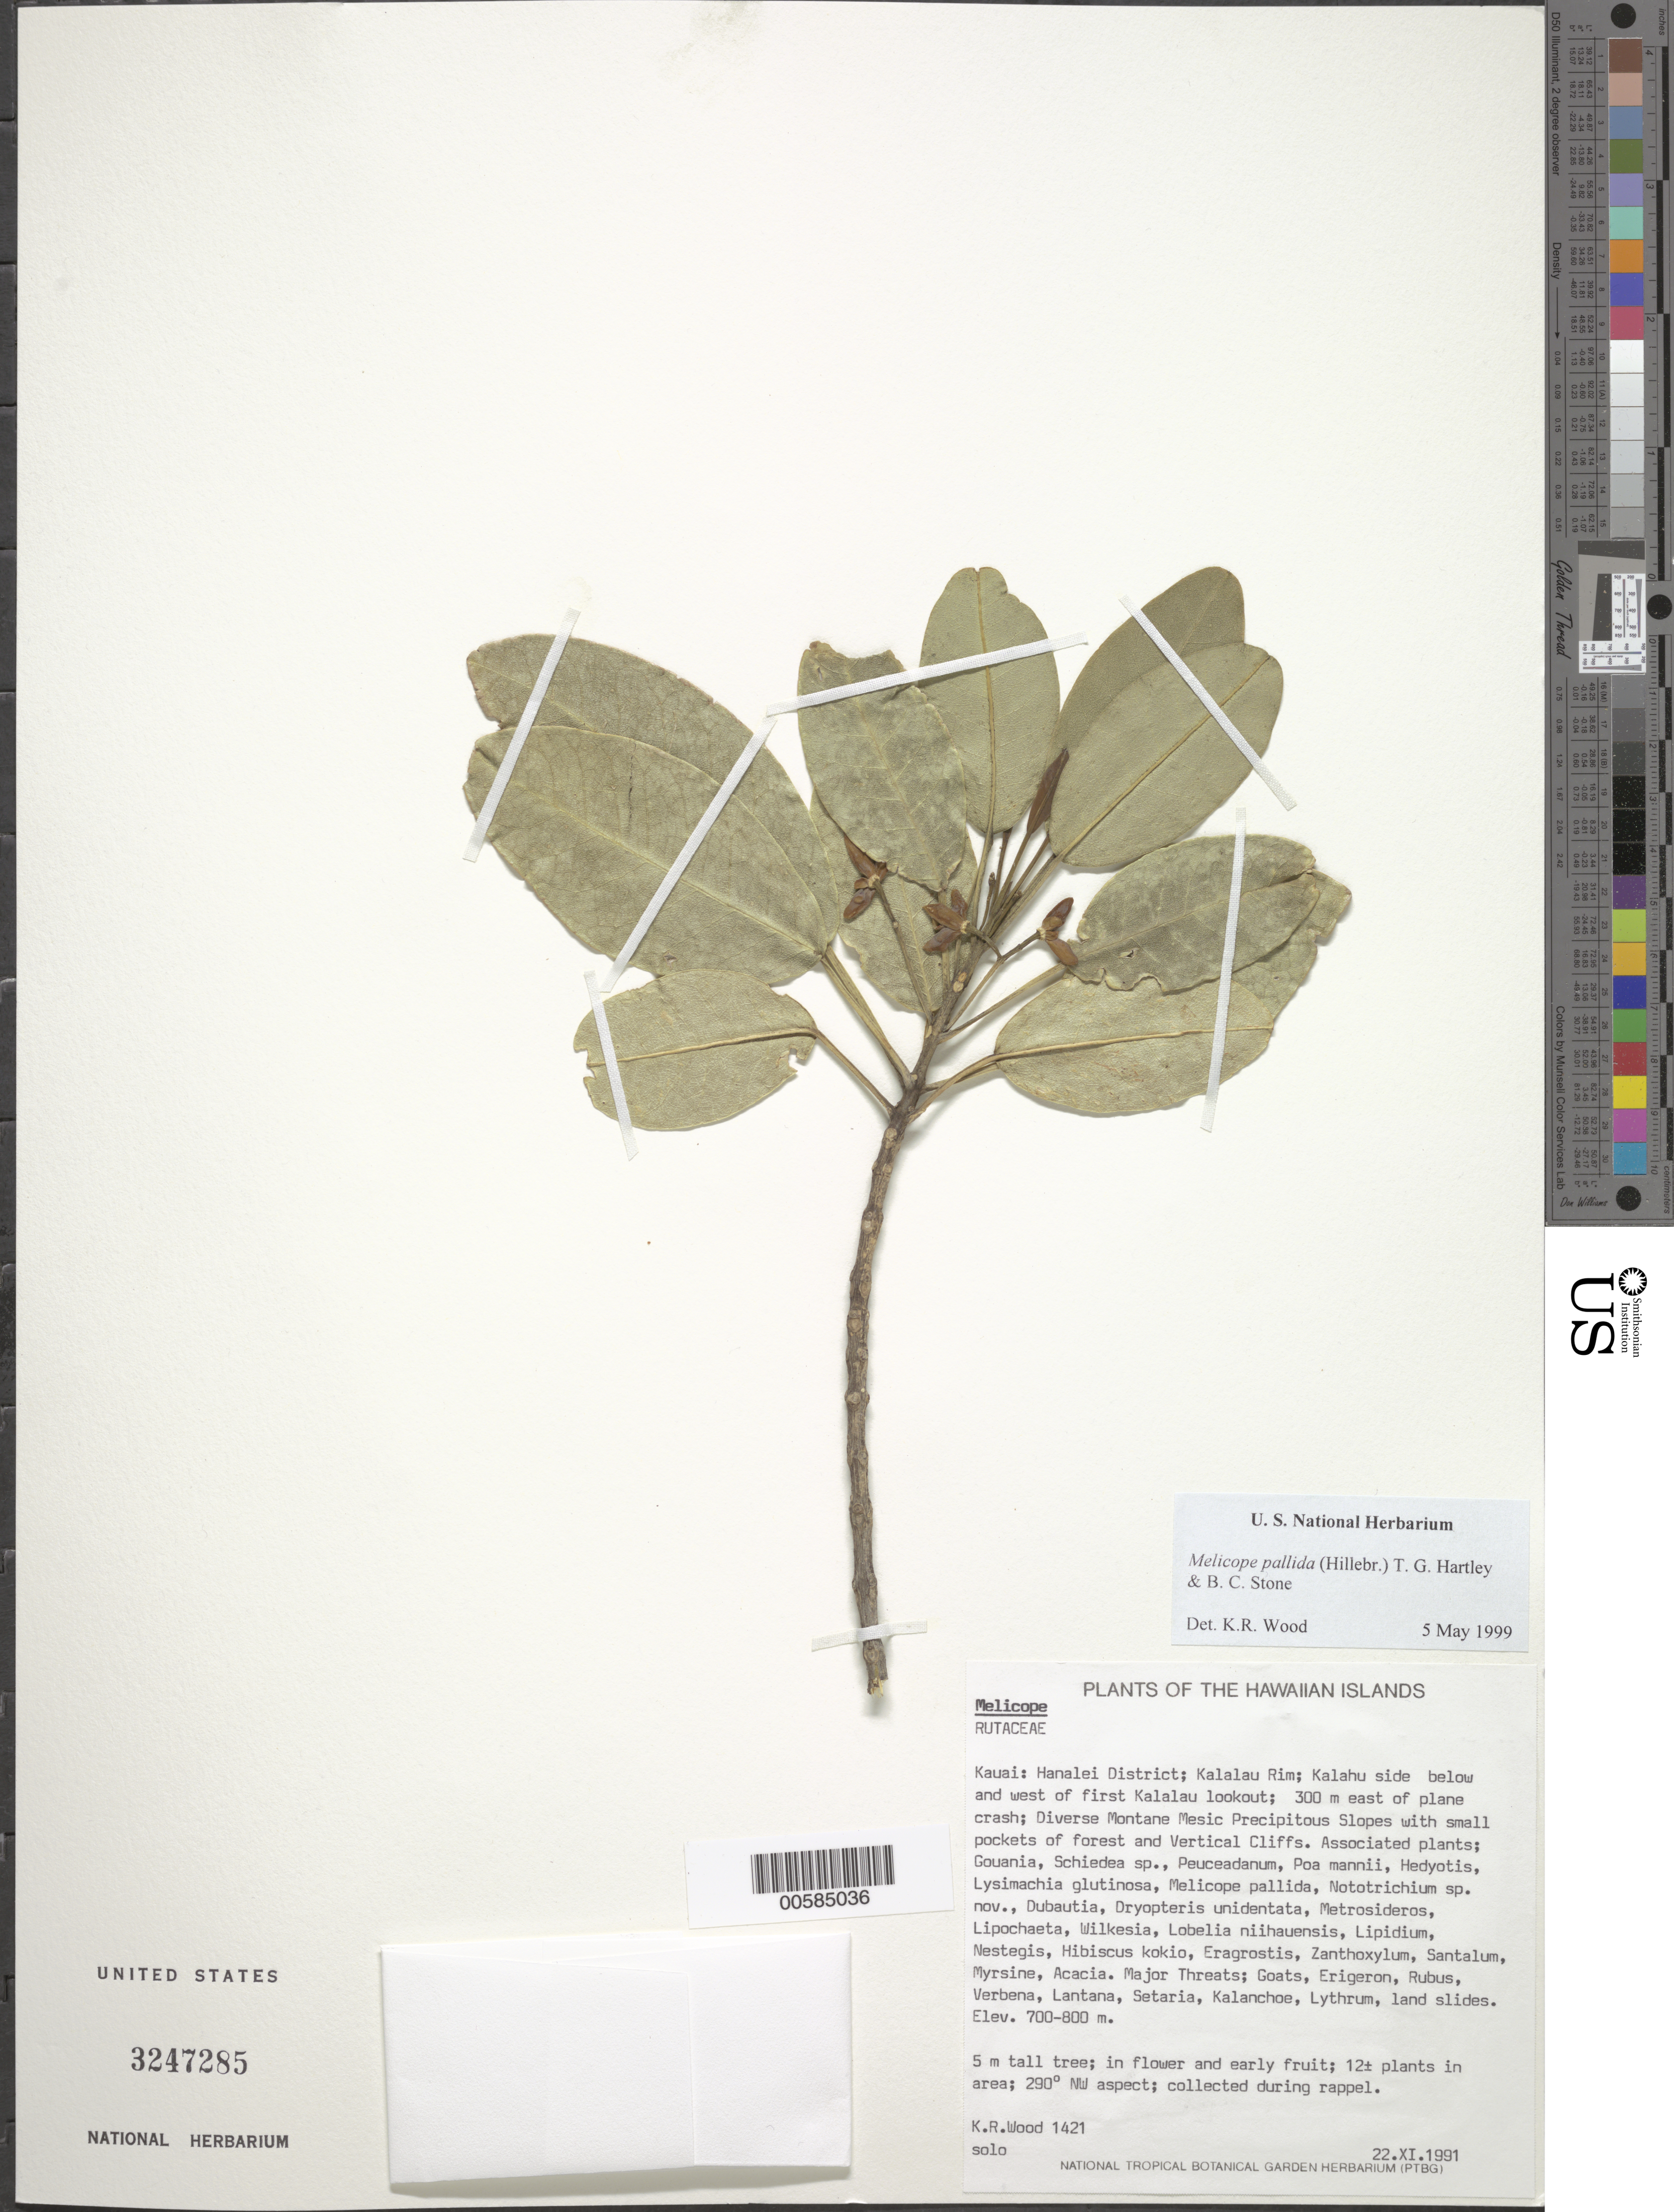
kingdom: Plantae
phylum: Tracheophyta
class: Magnoliopsida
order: Sapindales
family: Rutaceae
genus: Melicope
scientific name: Melicope pallida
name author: (Hillebr.) T.G. Hartley & B.C. Stone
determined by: Wood, Kenneth R.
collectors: K. R. Wood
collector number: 1421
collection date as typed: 22 Nov 1991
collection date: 1991-11-22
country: United States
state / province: Hawaii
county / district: Kauai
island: Kaua'i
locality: Hanalei Dist; Kalalau Rim; Kalahu side below and W of first Kalalau lookout; 300 m E of plane crash.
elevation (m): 700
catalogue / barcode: US 3247285